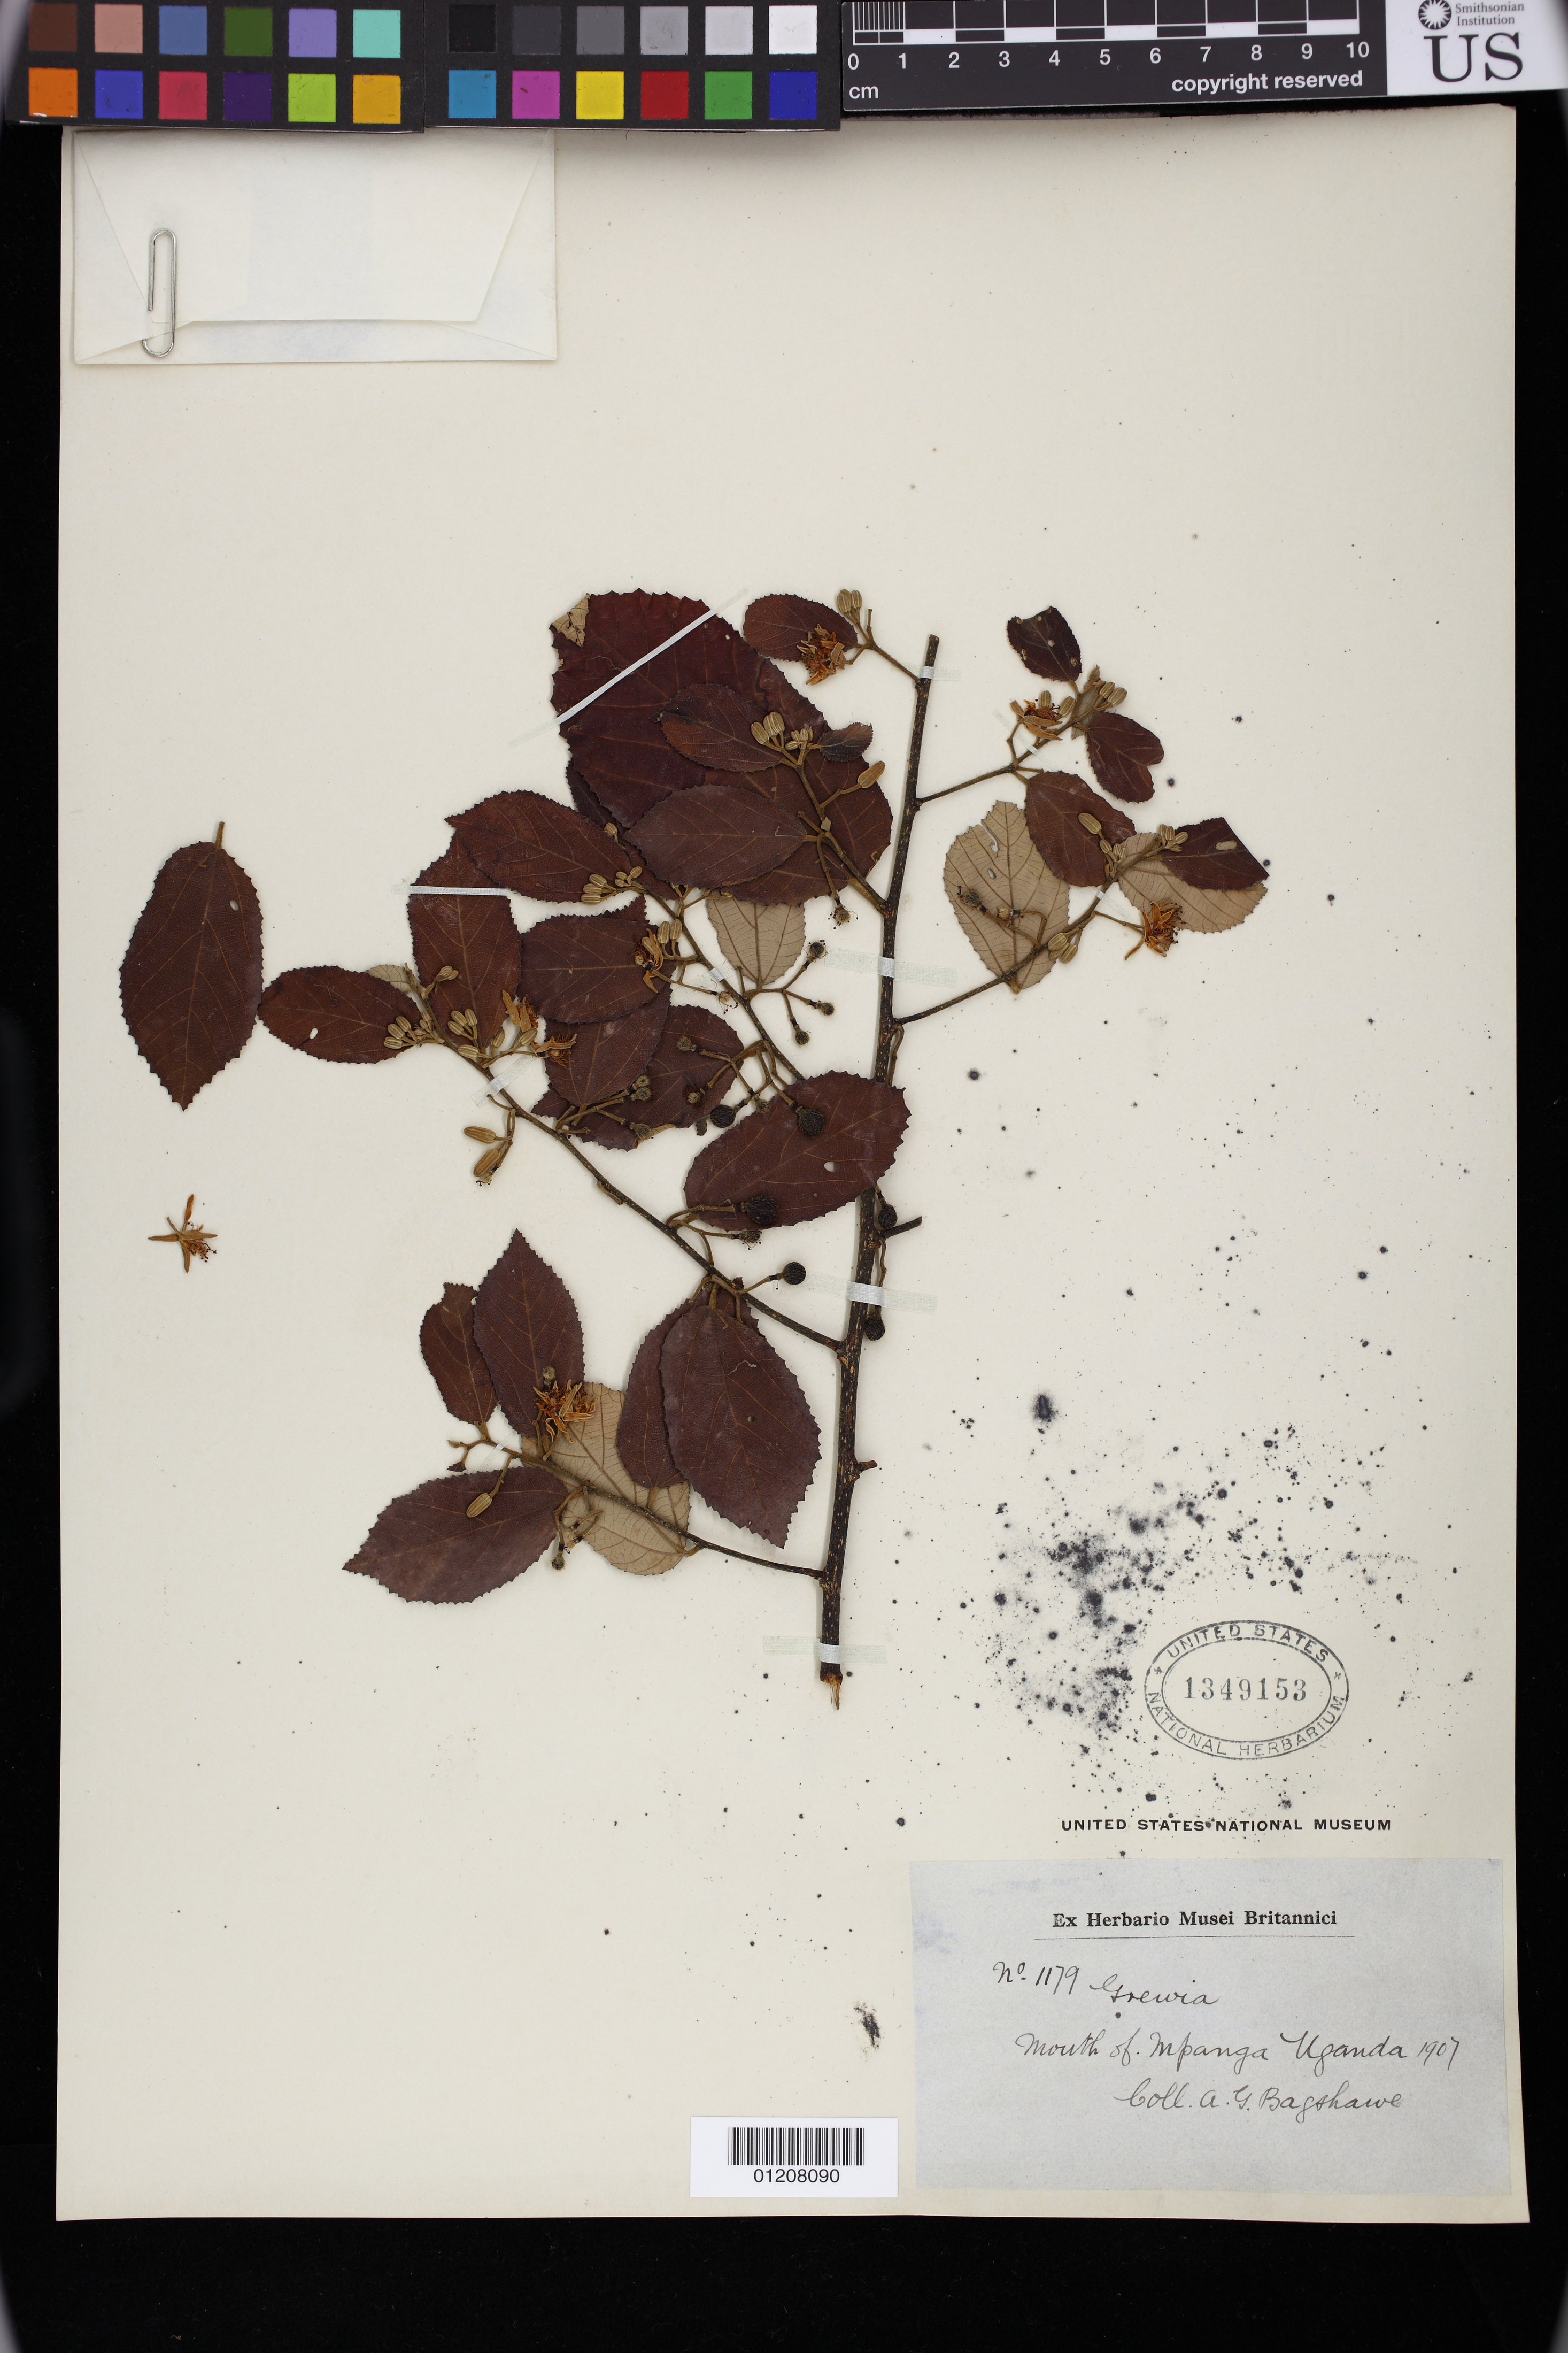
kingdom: Plantae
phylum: Tracheophyta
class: Magnoliopsida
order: Malvales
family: Malvaceae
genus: Grewia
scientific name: Grewia trichocarpa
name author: Hochst. ex A. Rich.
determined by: Dorr, L. J., (BOT), Smithsonian Institution - National Museum of Natural History (UNITED STATES)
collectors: A. Bagshawe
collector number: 1179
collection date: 1907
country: Uganda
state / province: Western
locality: Mouth of Mpanga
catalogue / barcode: US 1349153